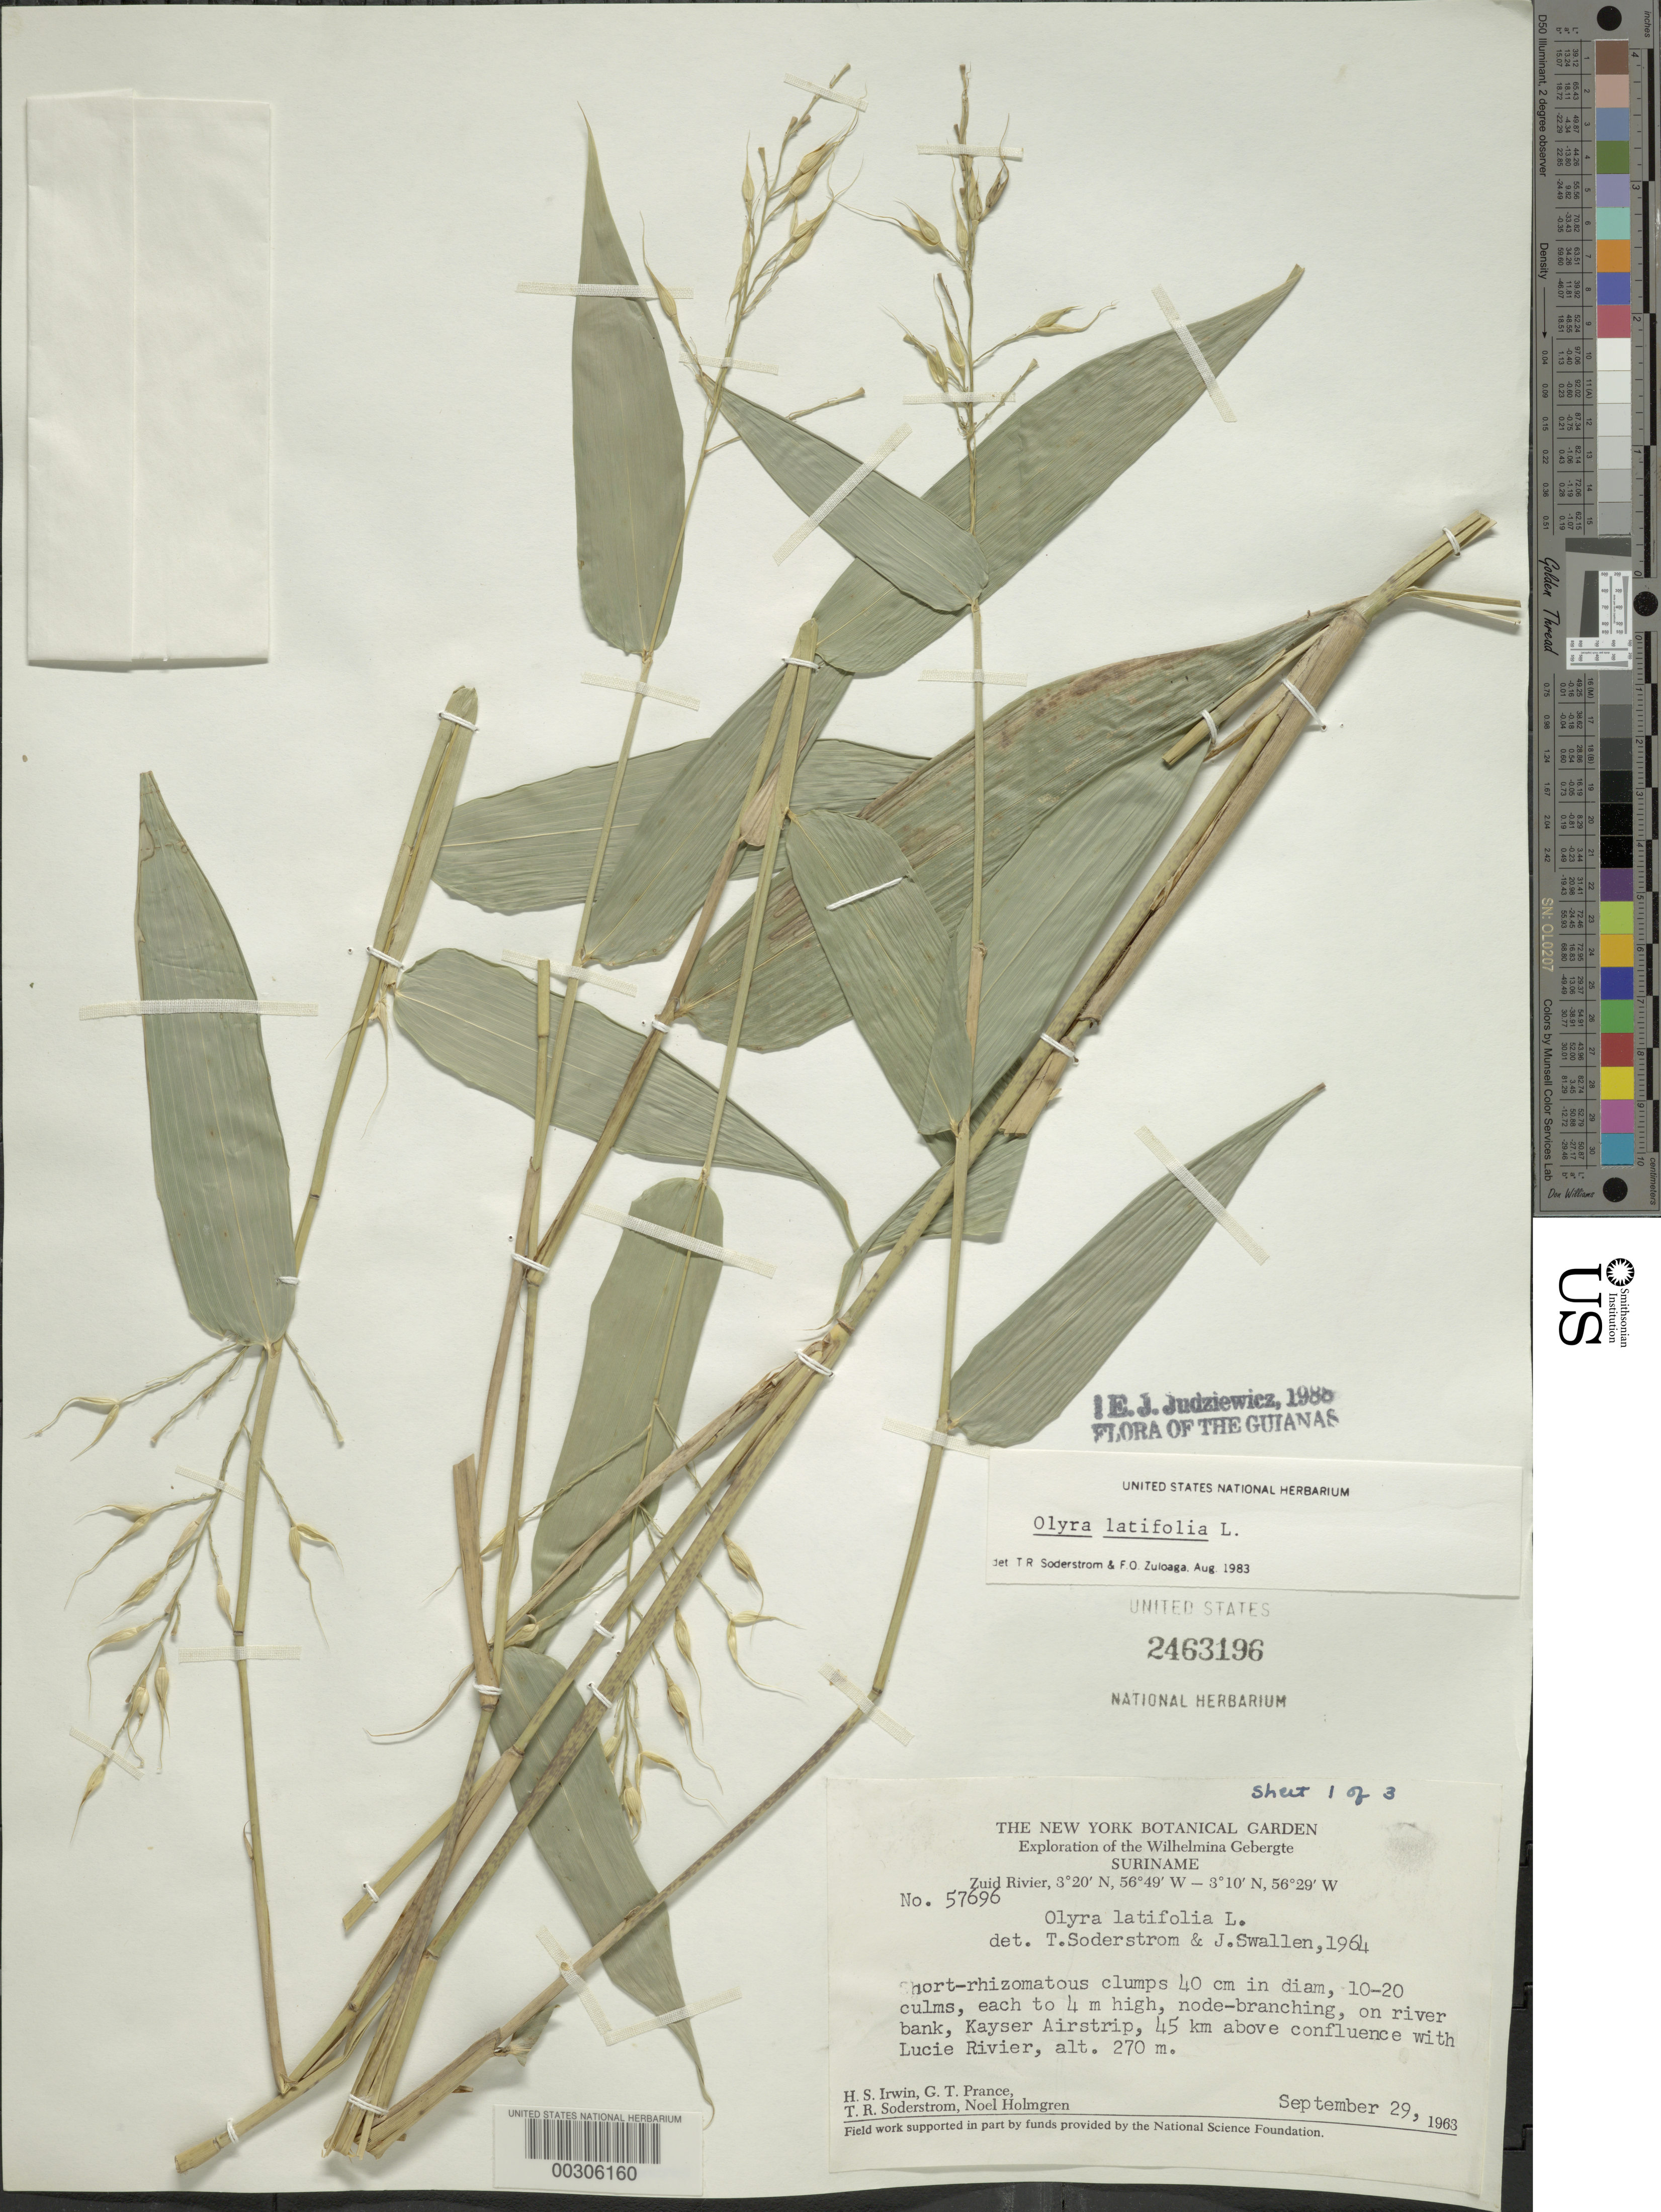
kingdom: Plantae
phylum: Tracheophyta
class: Liliopsida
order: Poales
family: Poaceae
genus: Olyra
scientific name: Olyra latifolia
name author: L.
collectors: H. Irwin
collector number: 57696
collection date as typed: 29 Sep 1963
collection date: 1963-09-29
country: Suriname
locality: Zuid river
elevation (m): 270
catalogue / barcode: US 2463196